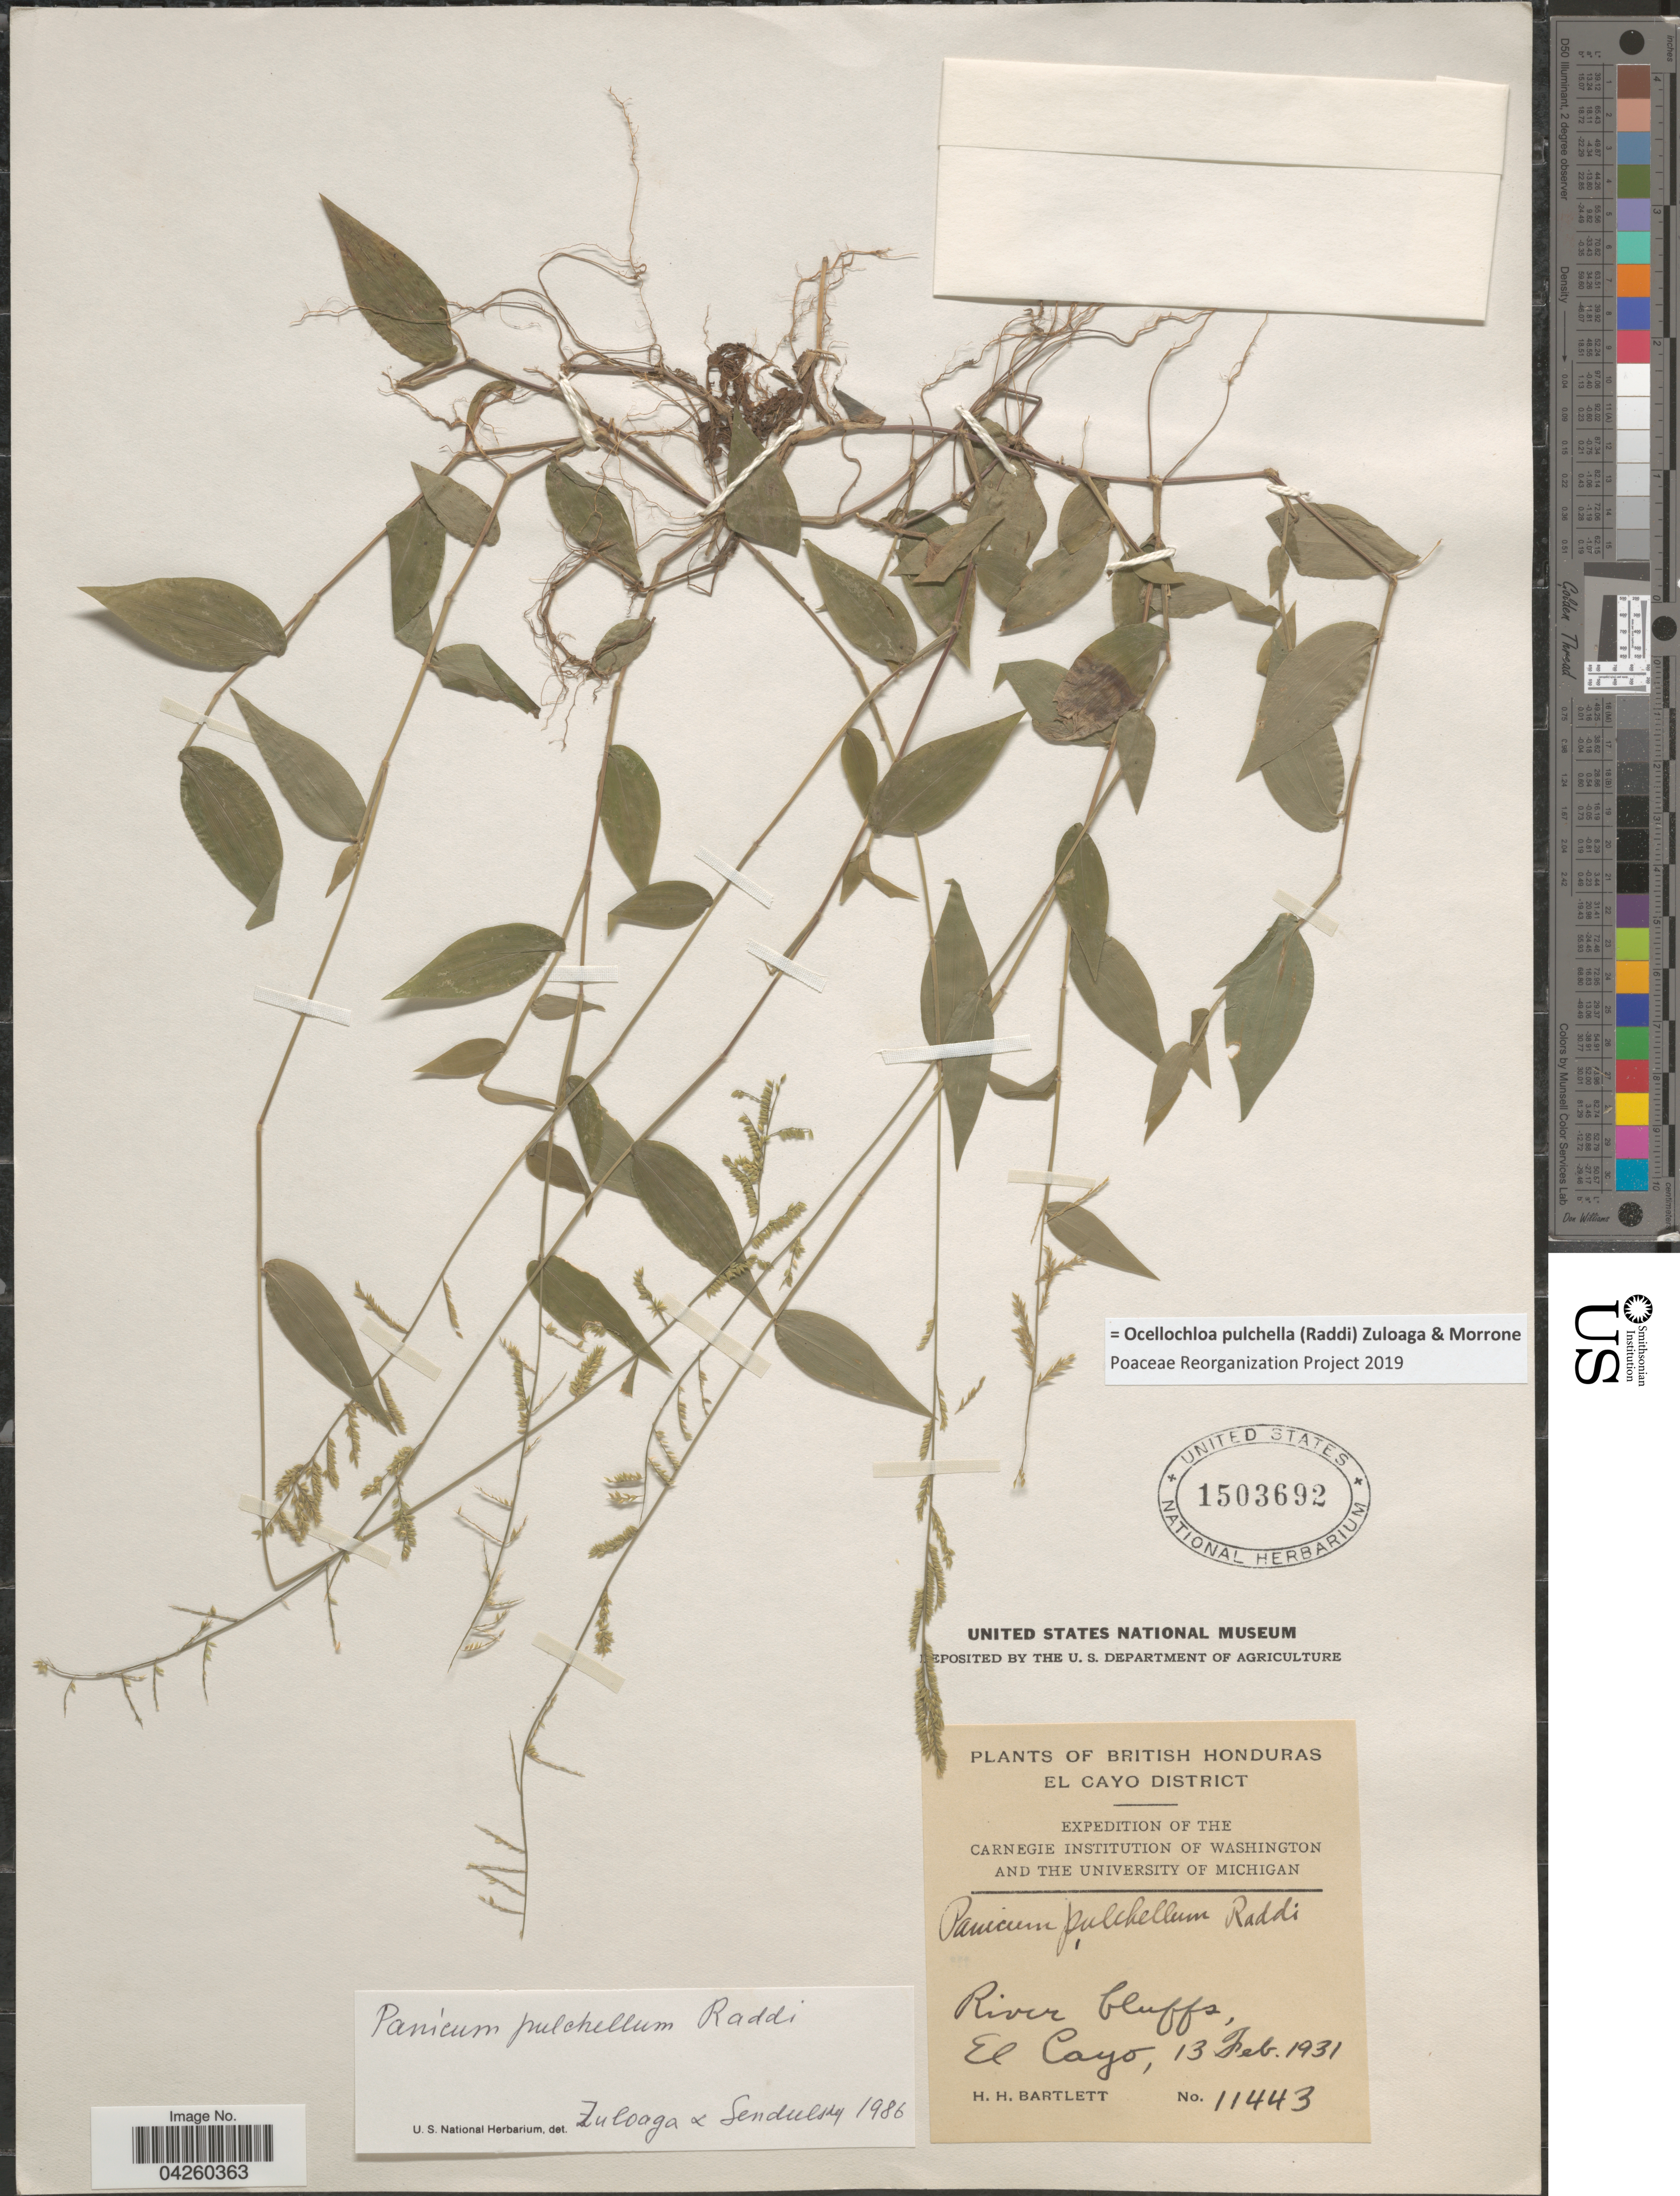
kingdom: Plantae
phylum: Tracheophyta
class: Liliopsida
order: Poales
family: Poaceae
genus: Ocellochloa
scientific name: Ocellochloa pulchella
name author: (Raddi) Zuloaga & Morrone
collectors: H. H. Bartlett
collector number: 11443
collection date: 1931-02-13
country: Belize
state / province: Cayo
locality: British Honduras. El Cayo District. Expedition of the Carnegie Institution of Washington and the University of Michigan. River bluffs, El Cayo.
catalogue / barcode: US 1503692